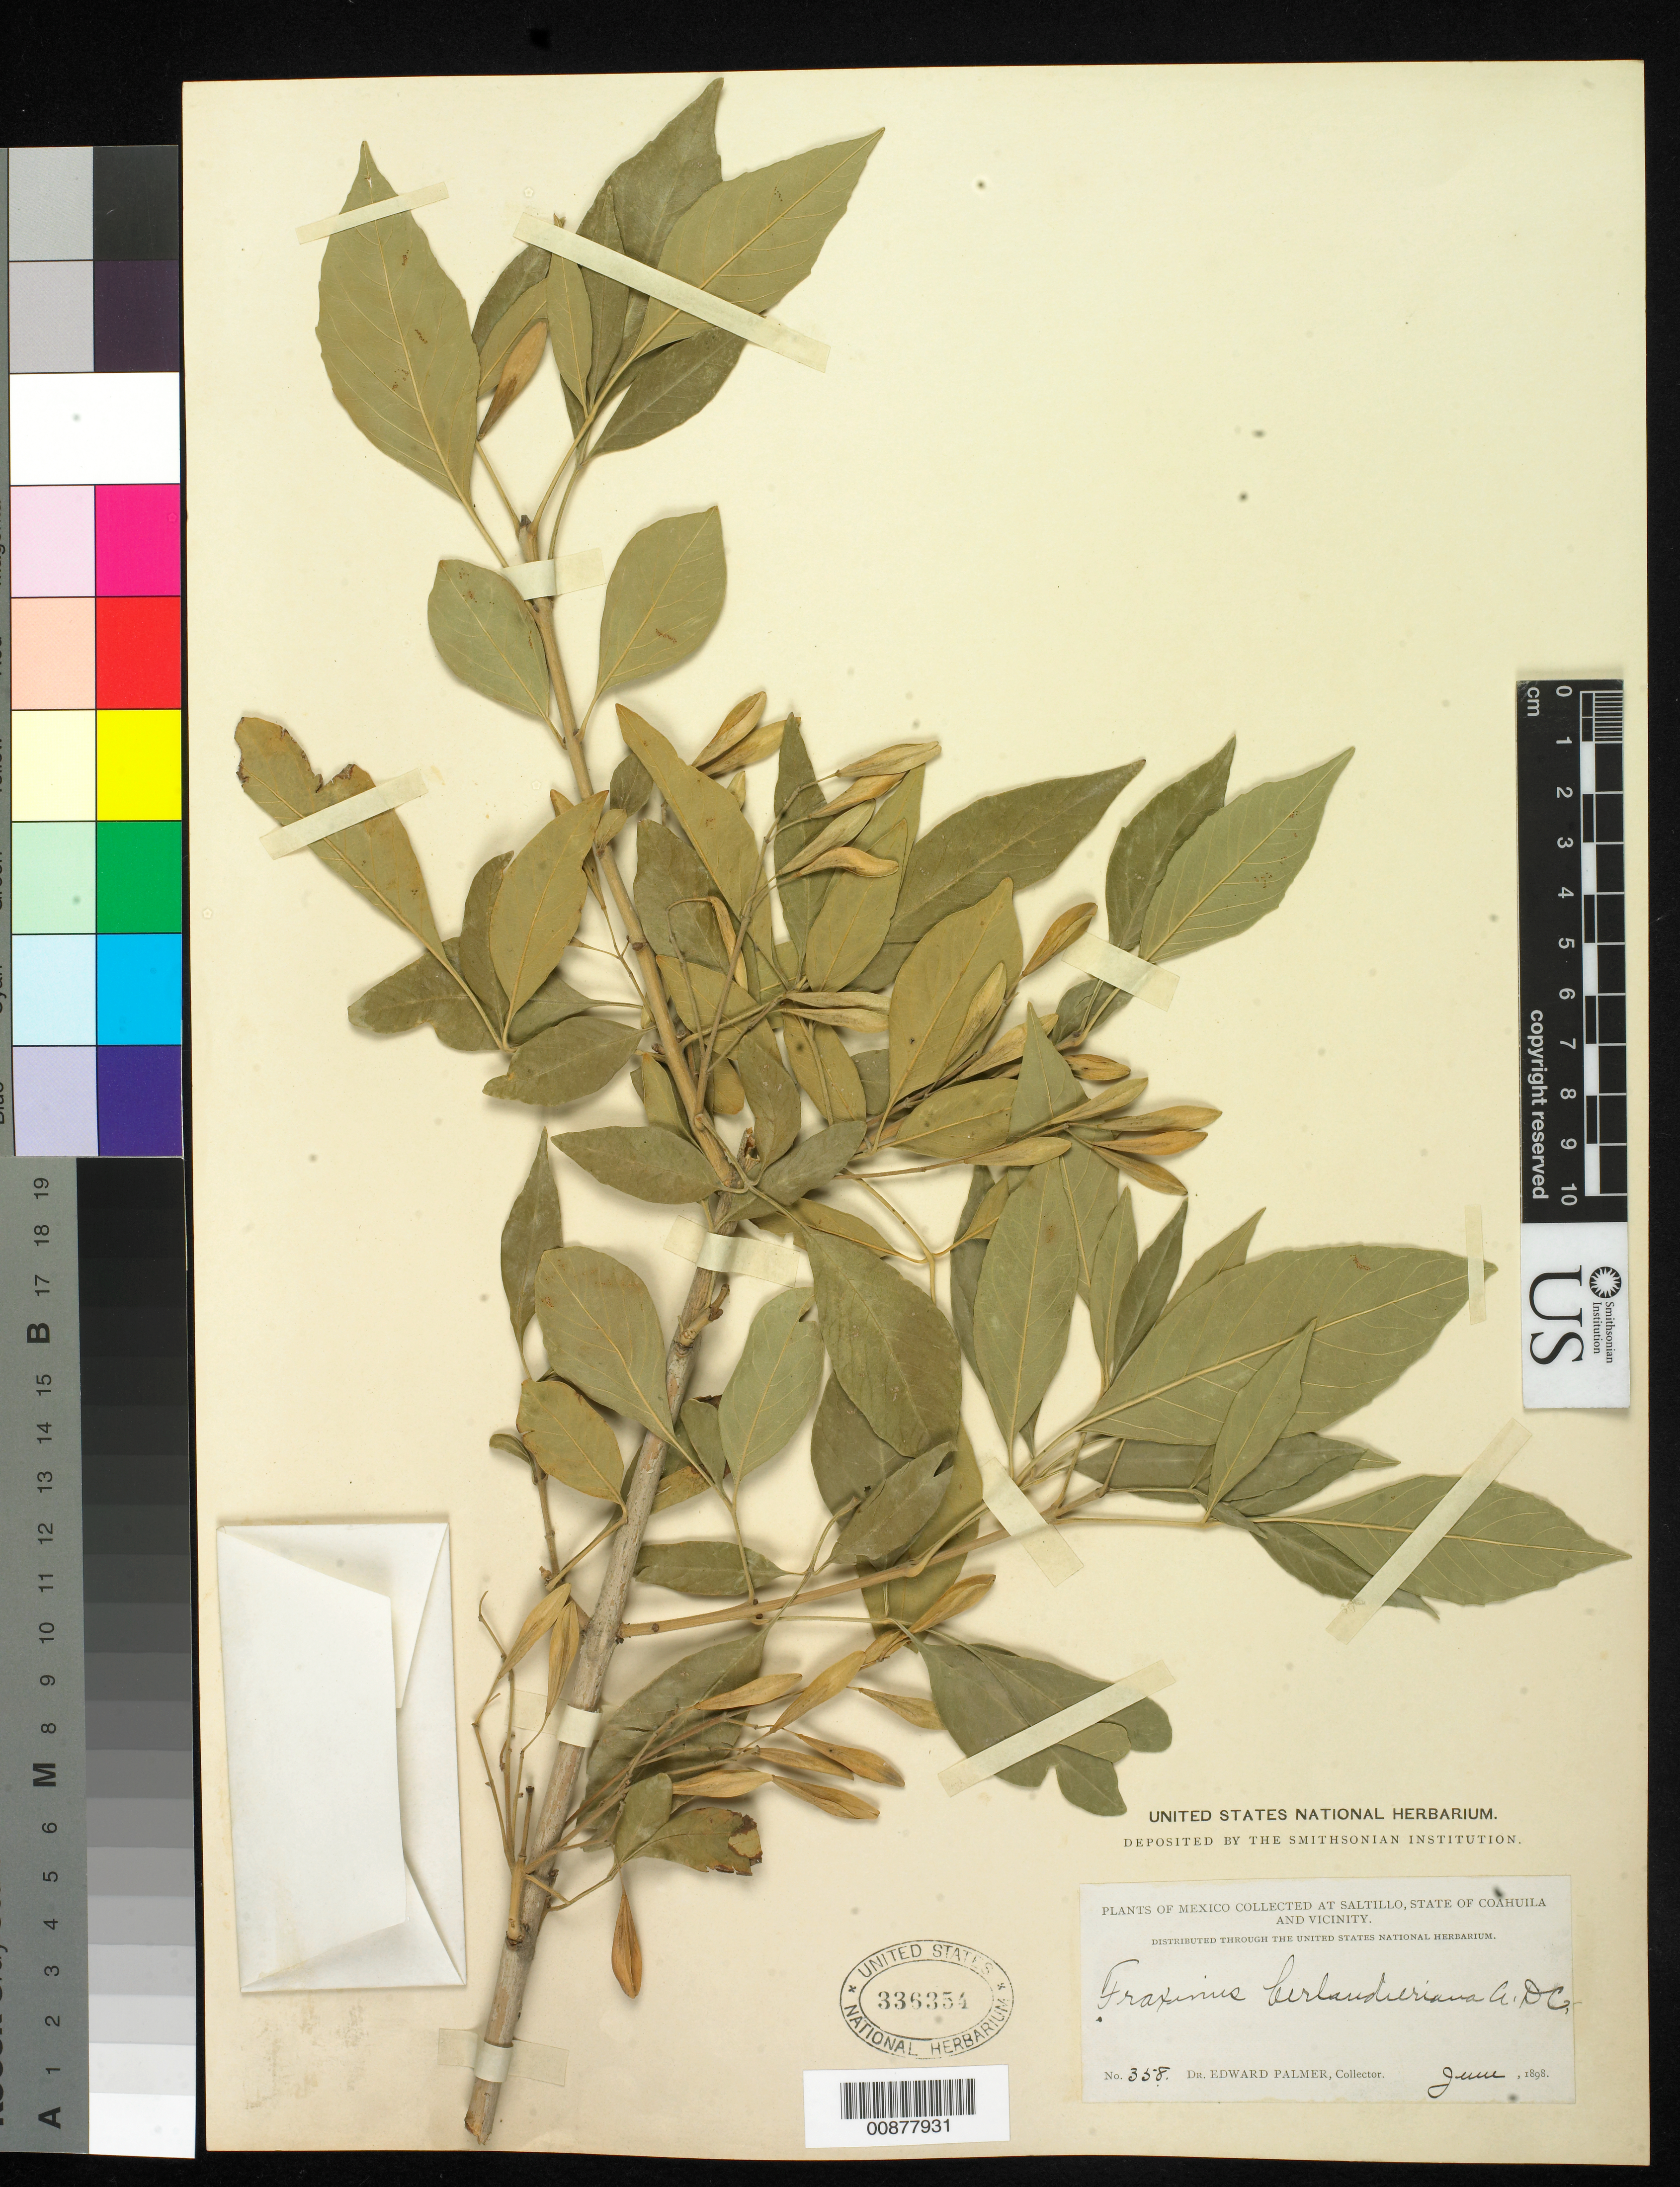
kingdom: Plantae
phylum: Tracheophyta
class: Magnoliopsida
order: Lamiales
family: Oleaceae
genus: Fraxinus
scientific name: Fraxinus berlandieriana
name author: A. DC.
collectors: E. Palmer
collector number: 358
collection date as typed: Jun 1898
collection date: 1898-06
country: Mexico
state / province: Coahuila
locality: Saltillo, Coahuila and vicinity.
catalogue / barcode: US 336354